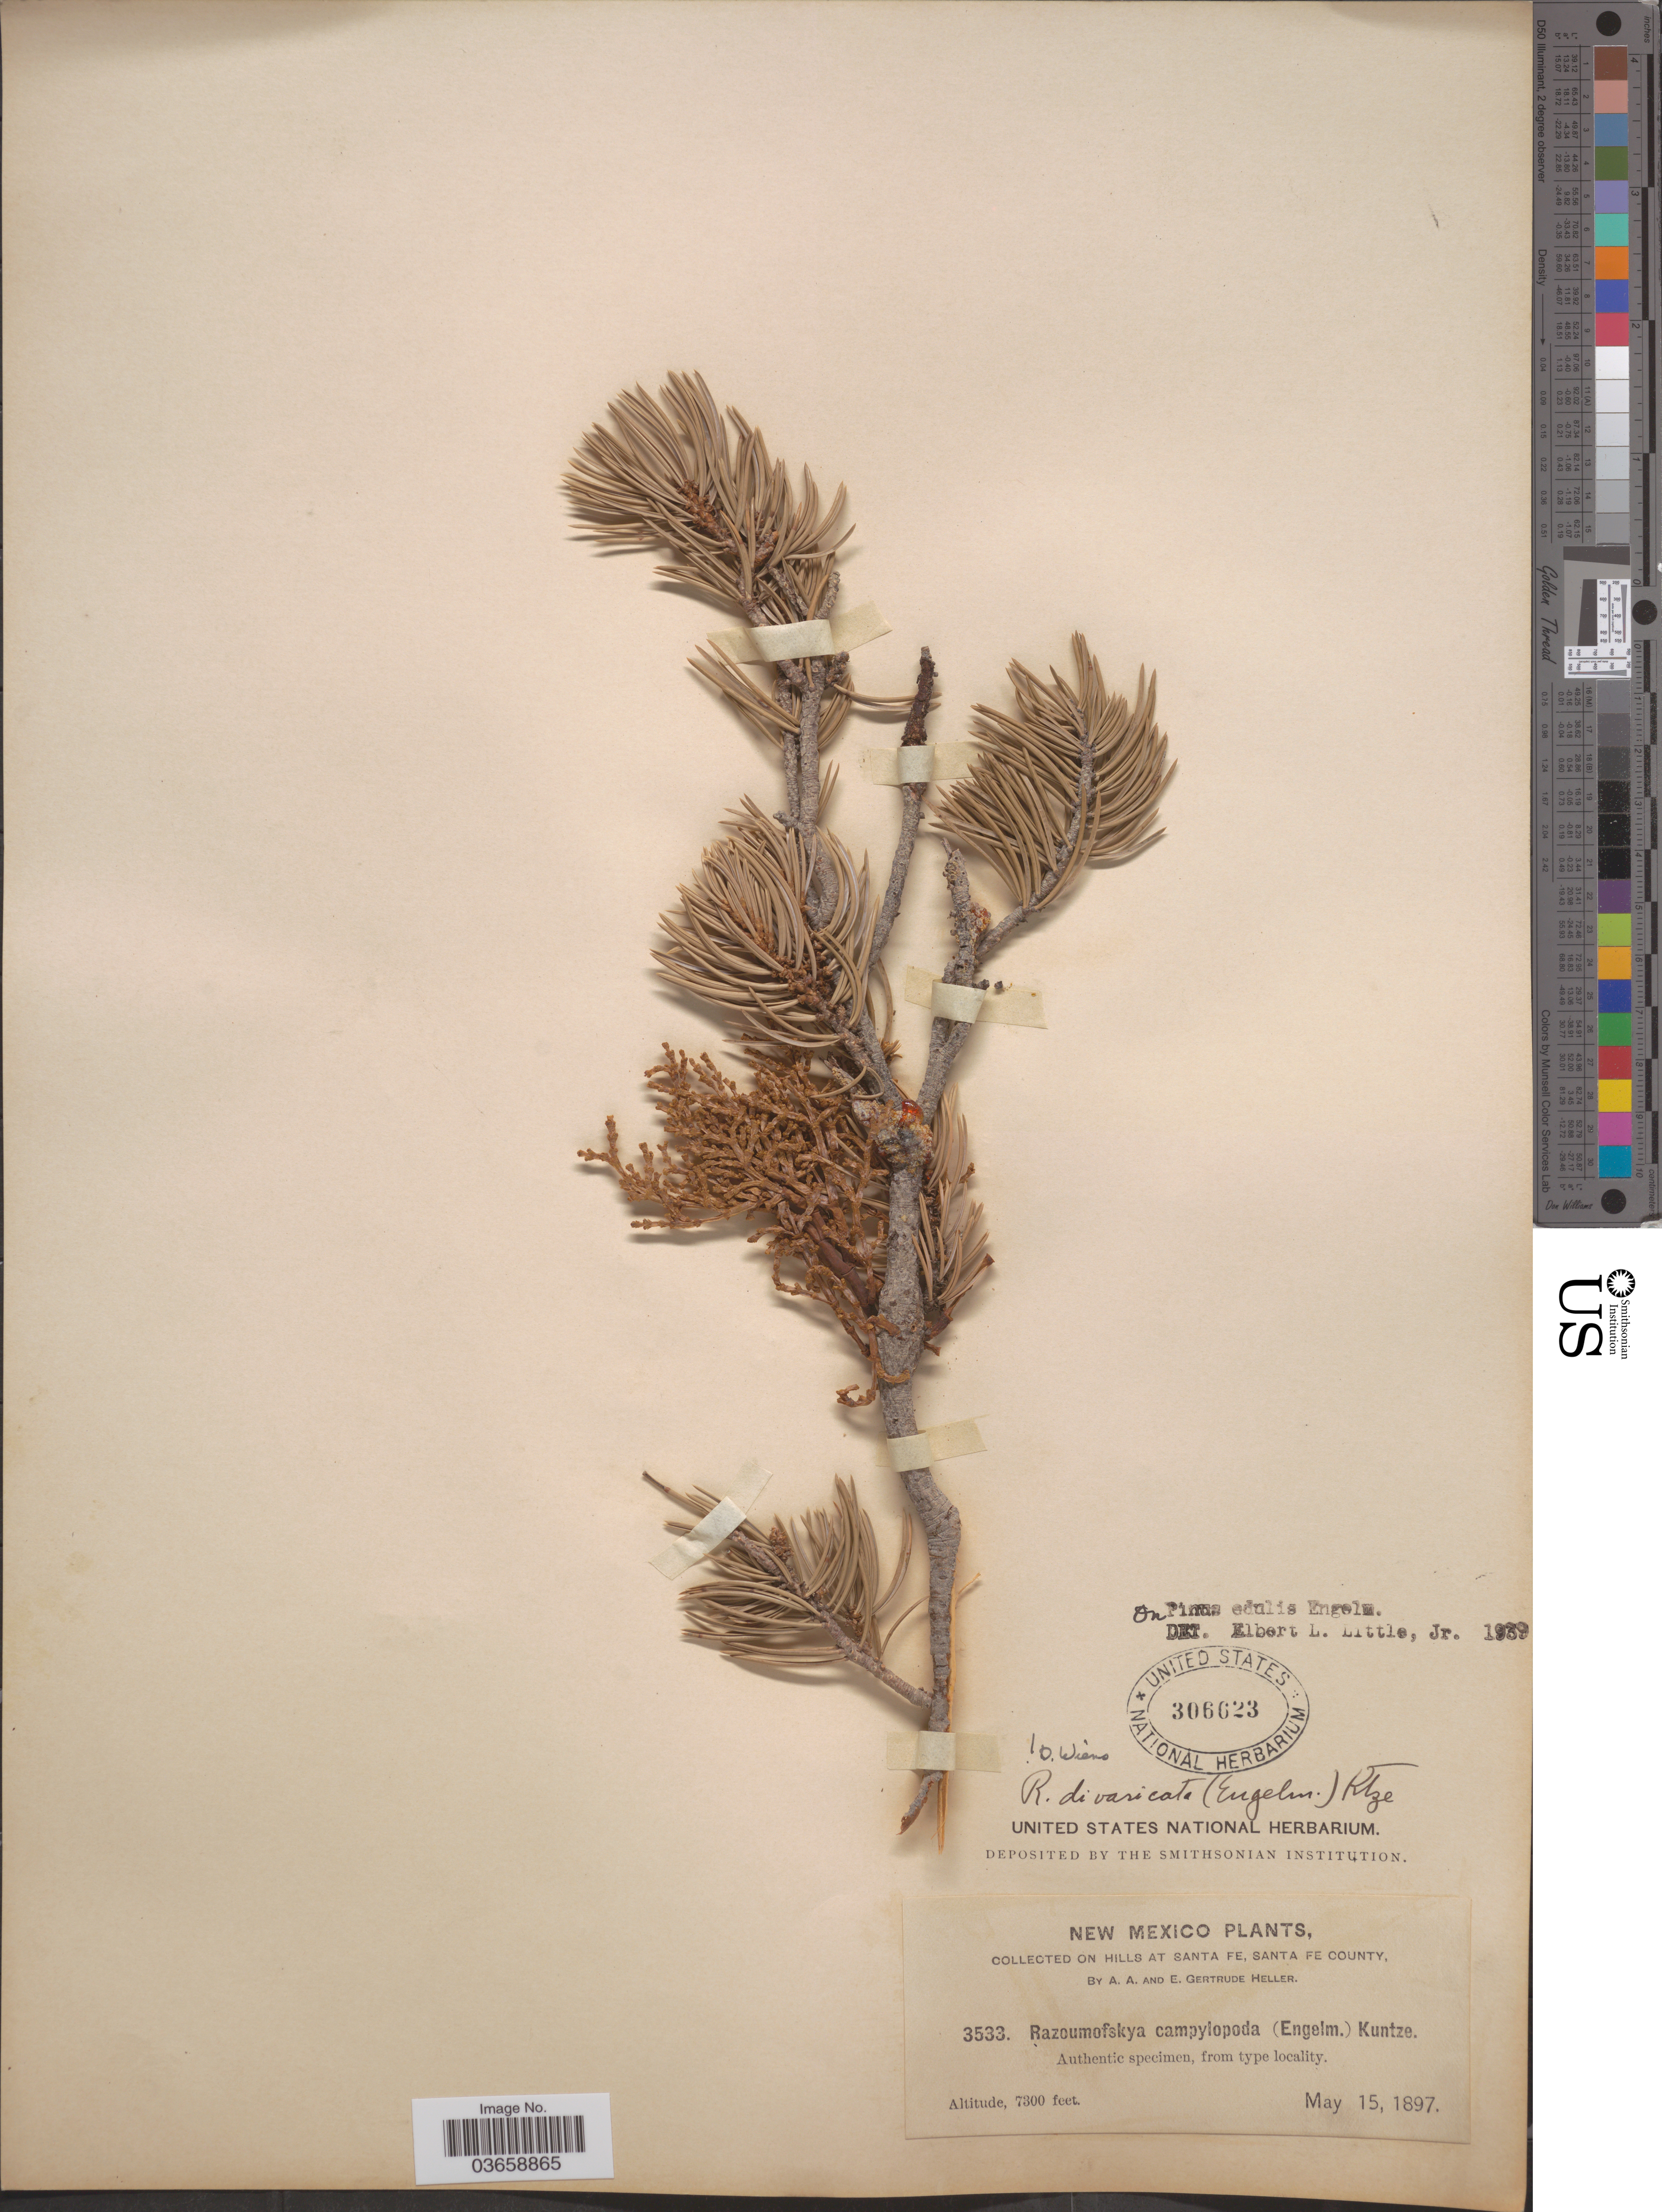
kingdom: Plantae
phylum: Tracheophyta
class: Magnoliopsida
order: Santalales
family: Viscaceae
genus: Arceuthobium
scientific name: Arceuthobium campylopodum f. divaricatum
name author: (Engelm.) L.S. Gill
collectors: A. A. Heller & E. G. Heller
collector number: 3533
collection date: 1897-05-15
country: United States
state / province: New Mexico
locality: On Hills at Santa Fe, Santa Fe County.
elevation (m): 2225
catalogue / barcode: US 306623